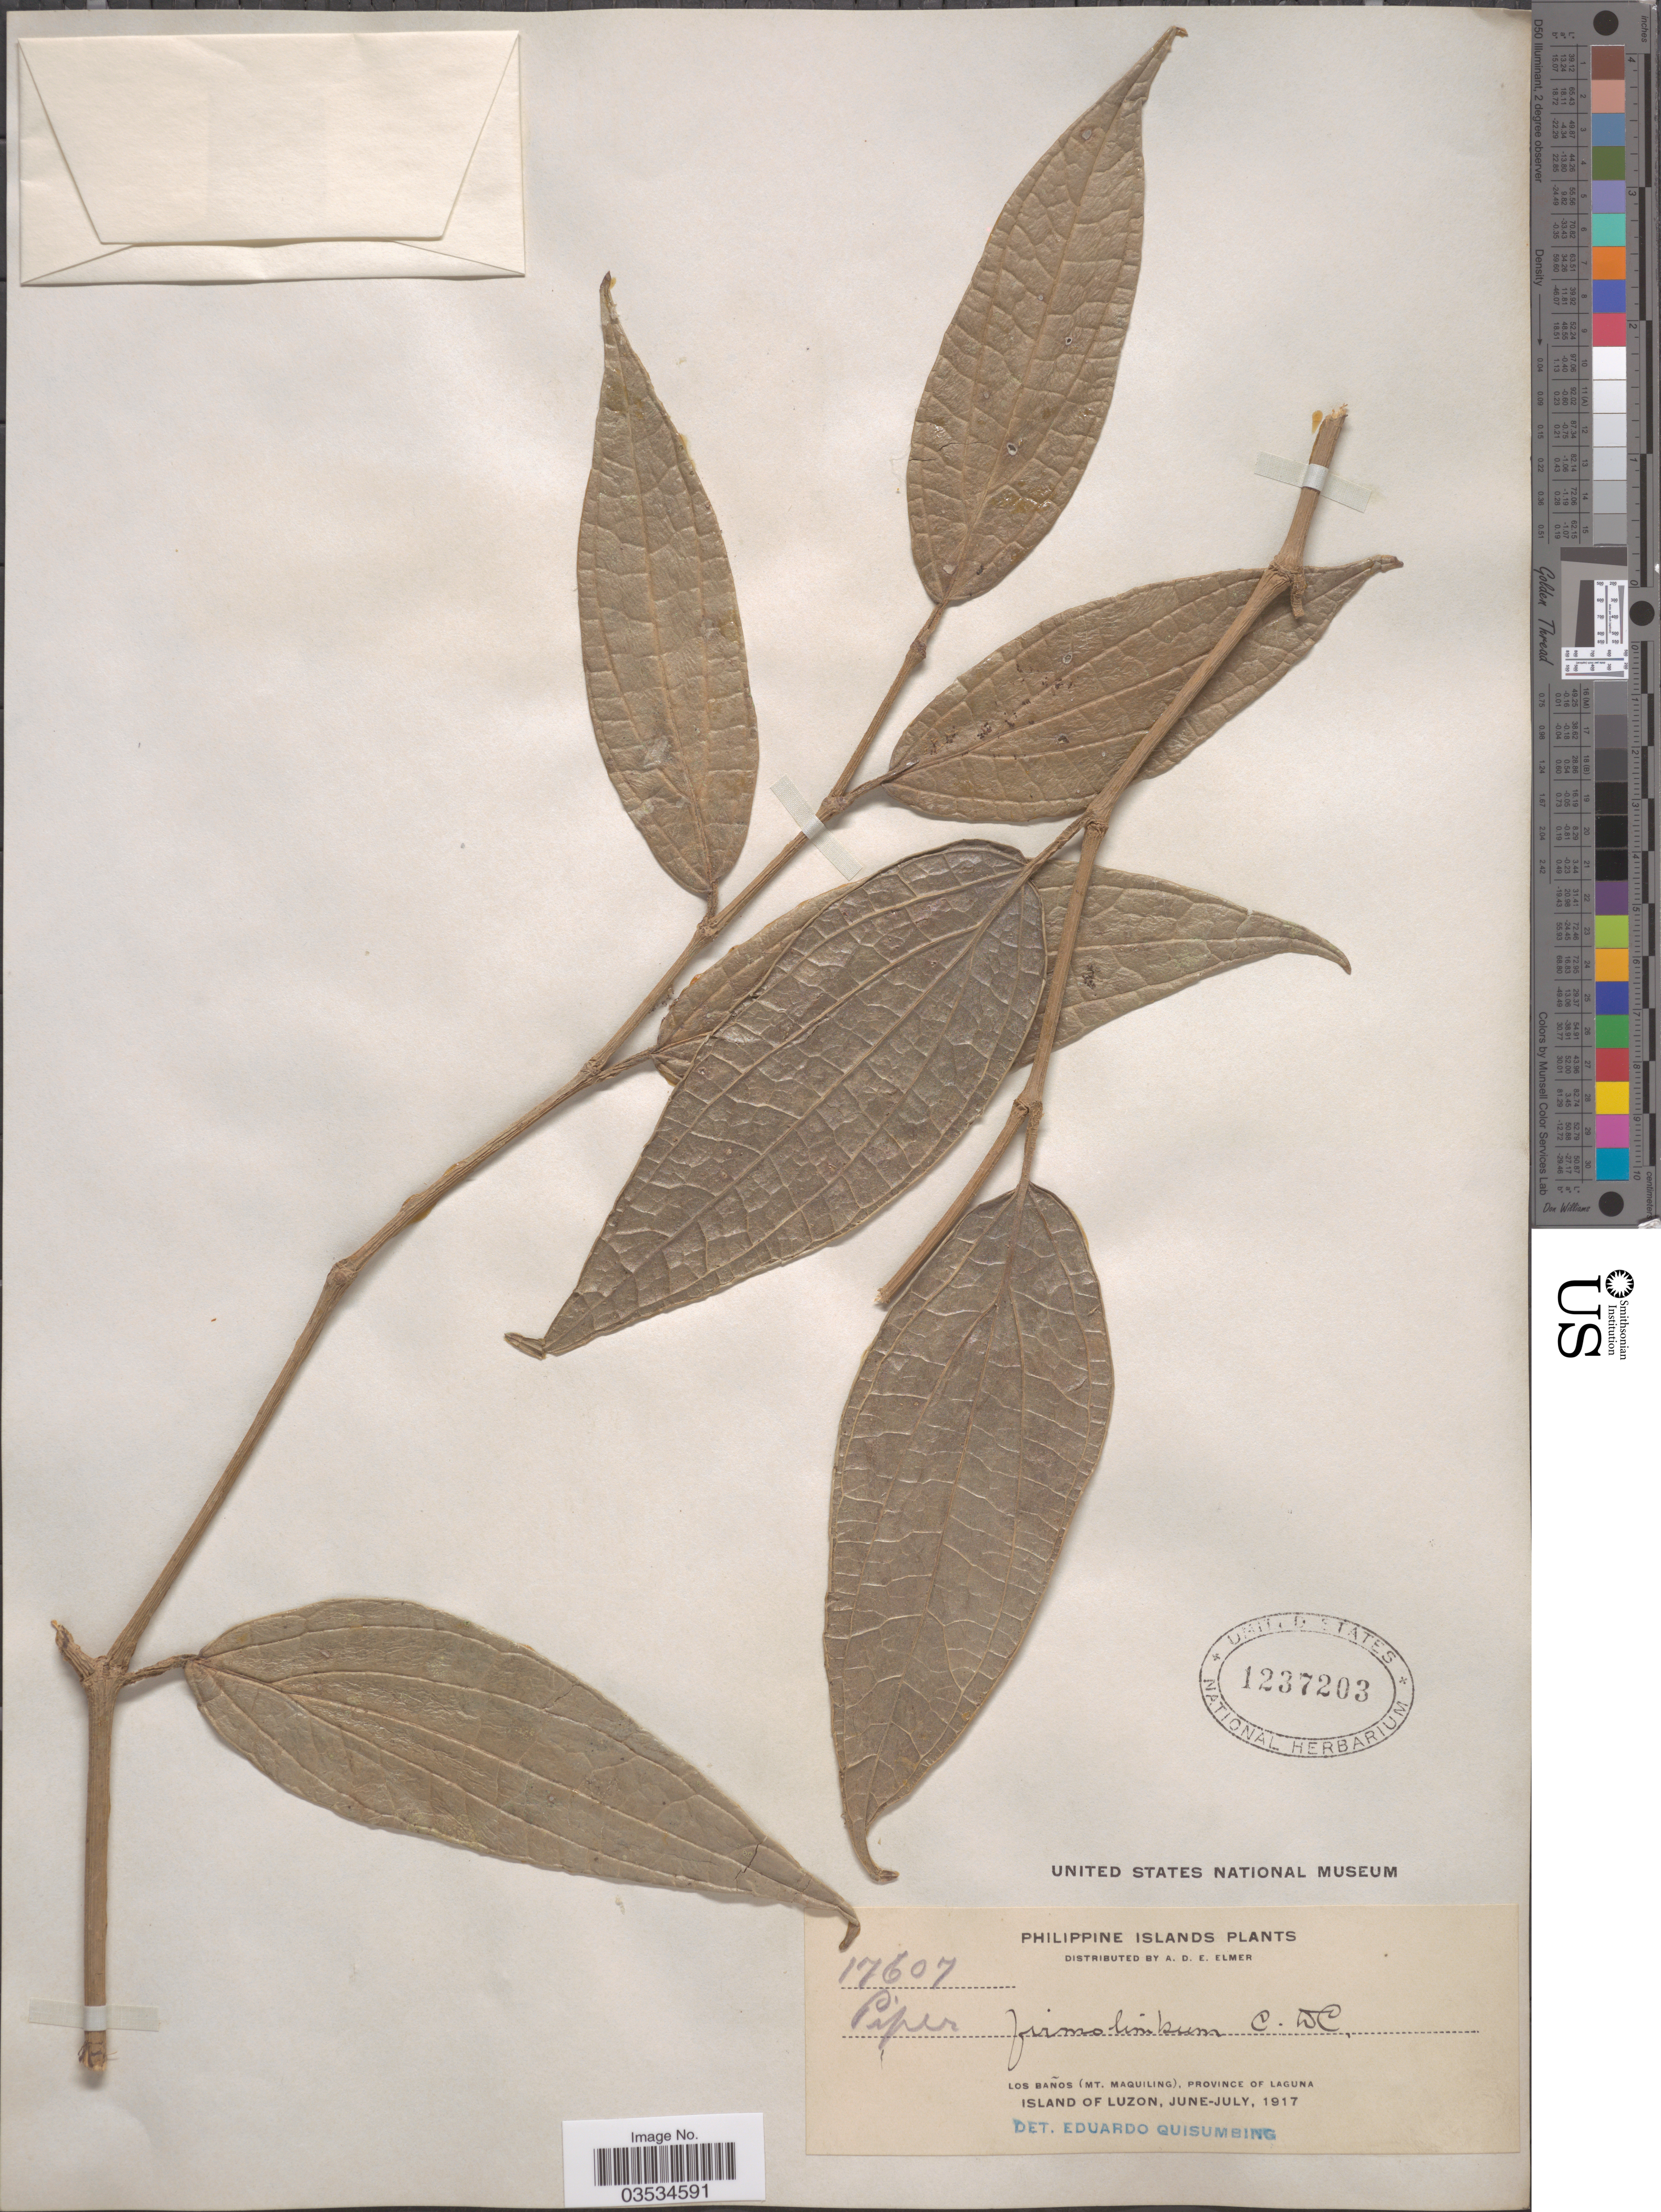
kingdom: Plantae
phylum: Tracheophyta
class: Magnoliopsida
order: Piperales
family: Piperaceae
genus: Piper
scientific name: Piper firmolimbum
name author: C. DC.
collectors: A. D. E. Elmer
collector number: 17607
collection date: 1917-06/1917-07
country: Philippines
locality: Philippine Islands. Los Baños (Mt. Maquiling), Province of Laguna. Island of Luzon.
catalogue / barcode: US 1237203